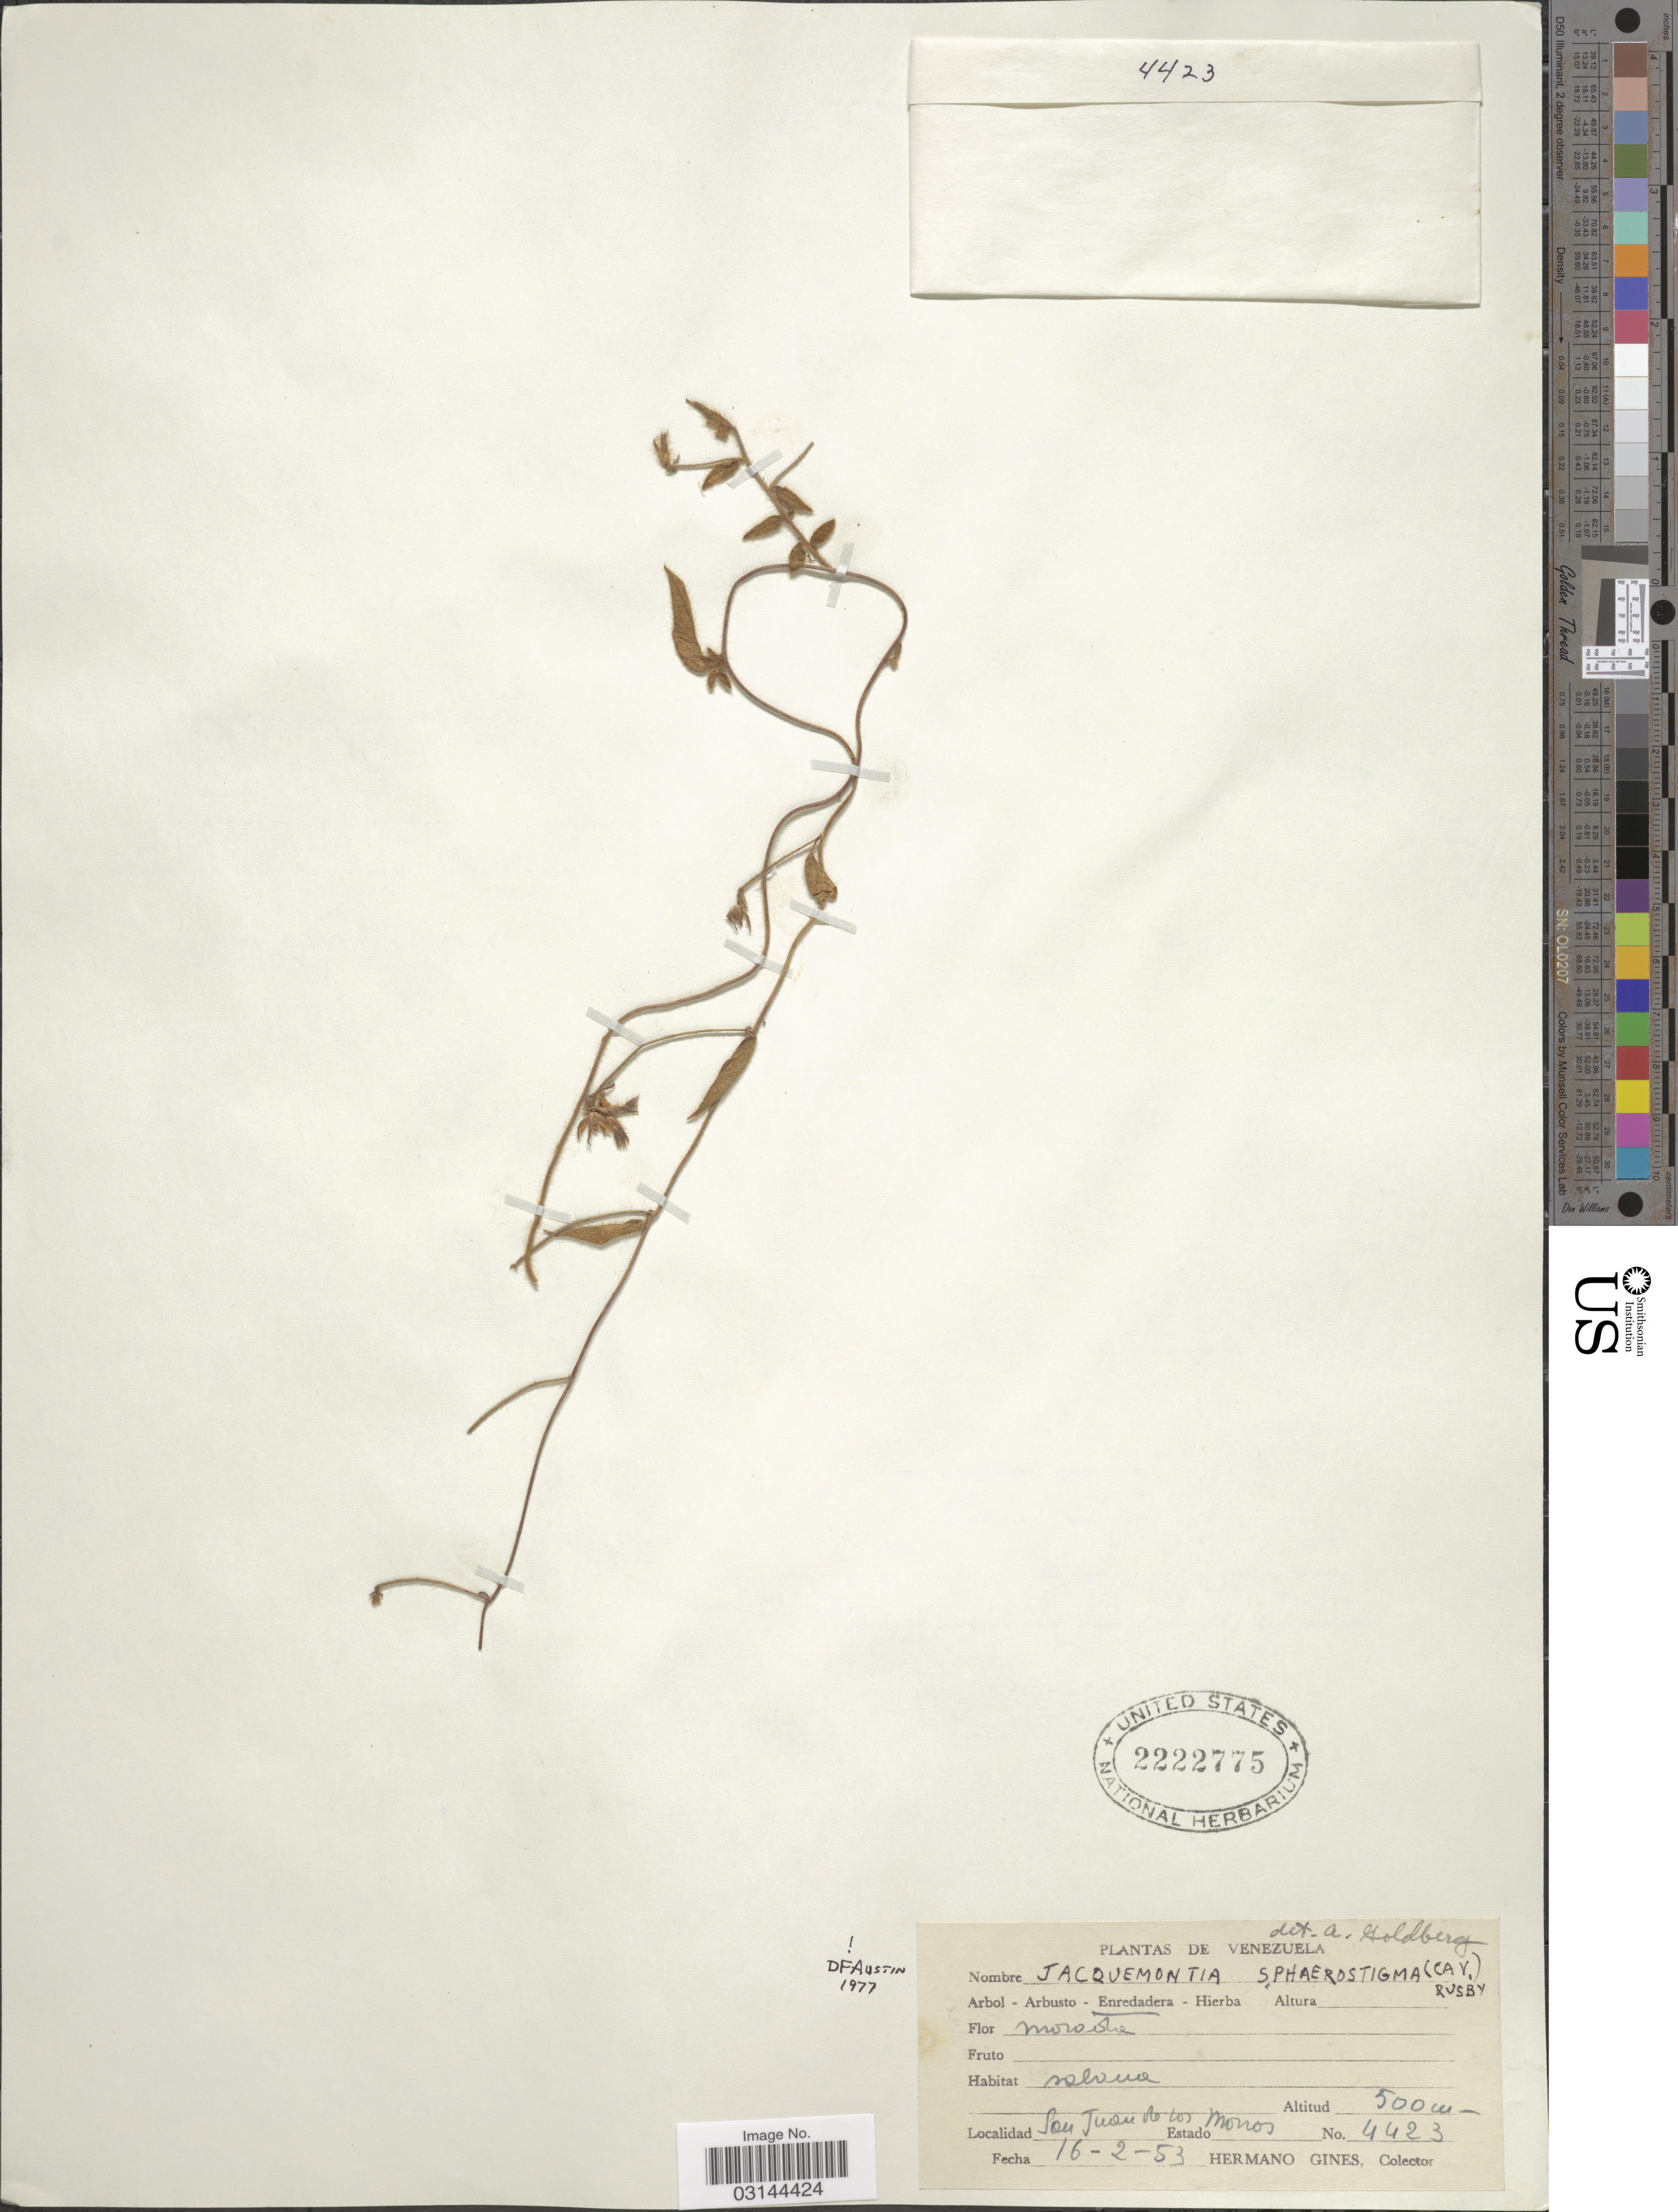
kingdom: Plantae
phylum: Tracheophyta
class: Magnoliopsida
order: Solanales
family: Convolvulaceae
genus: Jacquemontia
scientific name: Jacquemontia sphaerostigma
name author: (Cav.) Rusby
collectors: Bro. Gines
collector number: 4423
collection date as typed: Transcribed d/m/y: 16/2/53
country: Venezuela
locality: San Juan de los Monos.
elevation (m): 500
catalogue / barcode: US 2222775